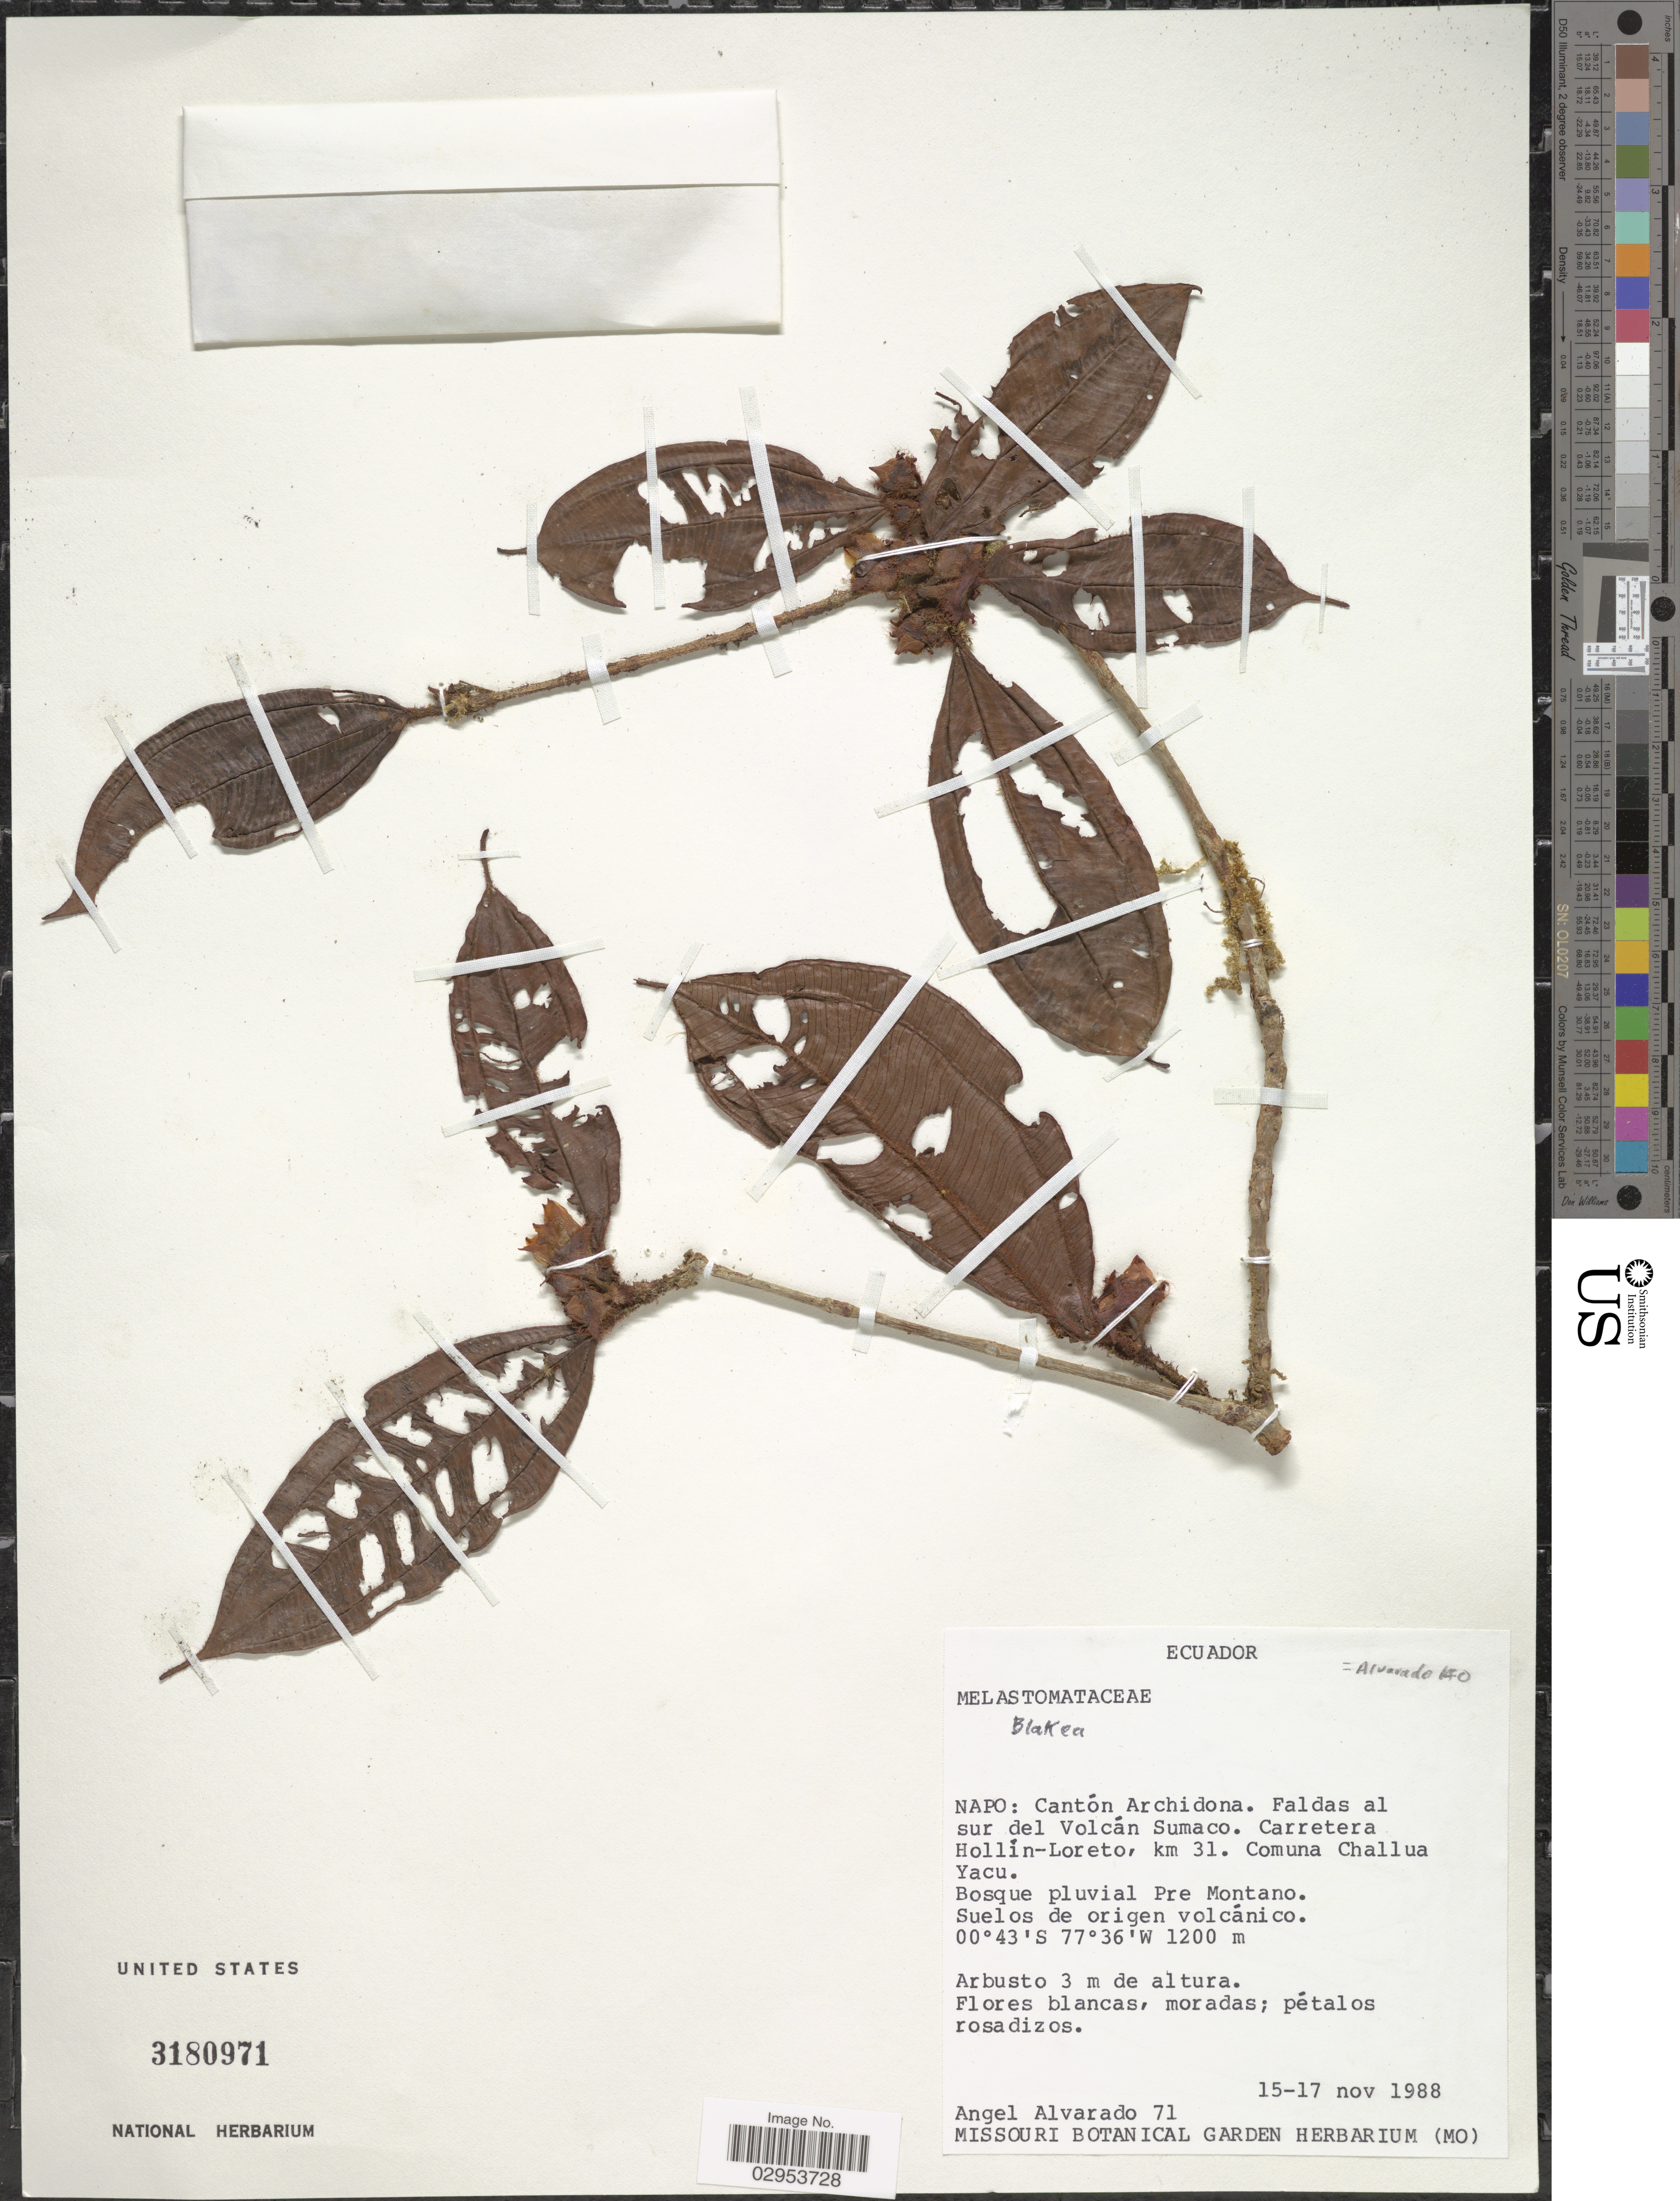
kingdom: Plantae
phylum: Tracheophyta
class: Magnoliopsida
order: Myrtales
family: Melastomataceae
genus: Blakea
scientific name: Blakea sp.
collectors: A. Alvarado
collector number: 71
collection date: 1988-11-15/1988-11-17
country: Ecuador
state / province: Napo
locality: Cantón Archidona. Faldas al sur del Volcán Sumaco. Carretera Hollín-Loreto, km 31. Comuna Challua Yacu.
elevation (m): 1200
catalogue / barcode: US 3180971